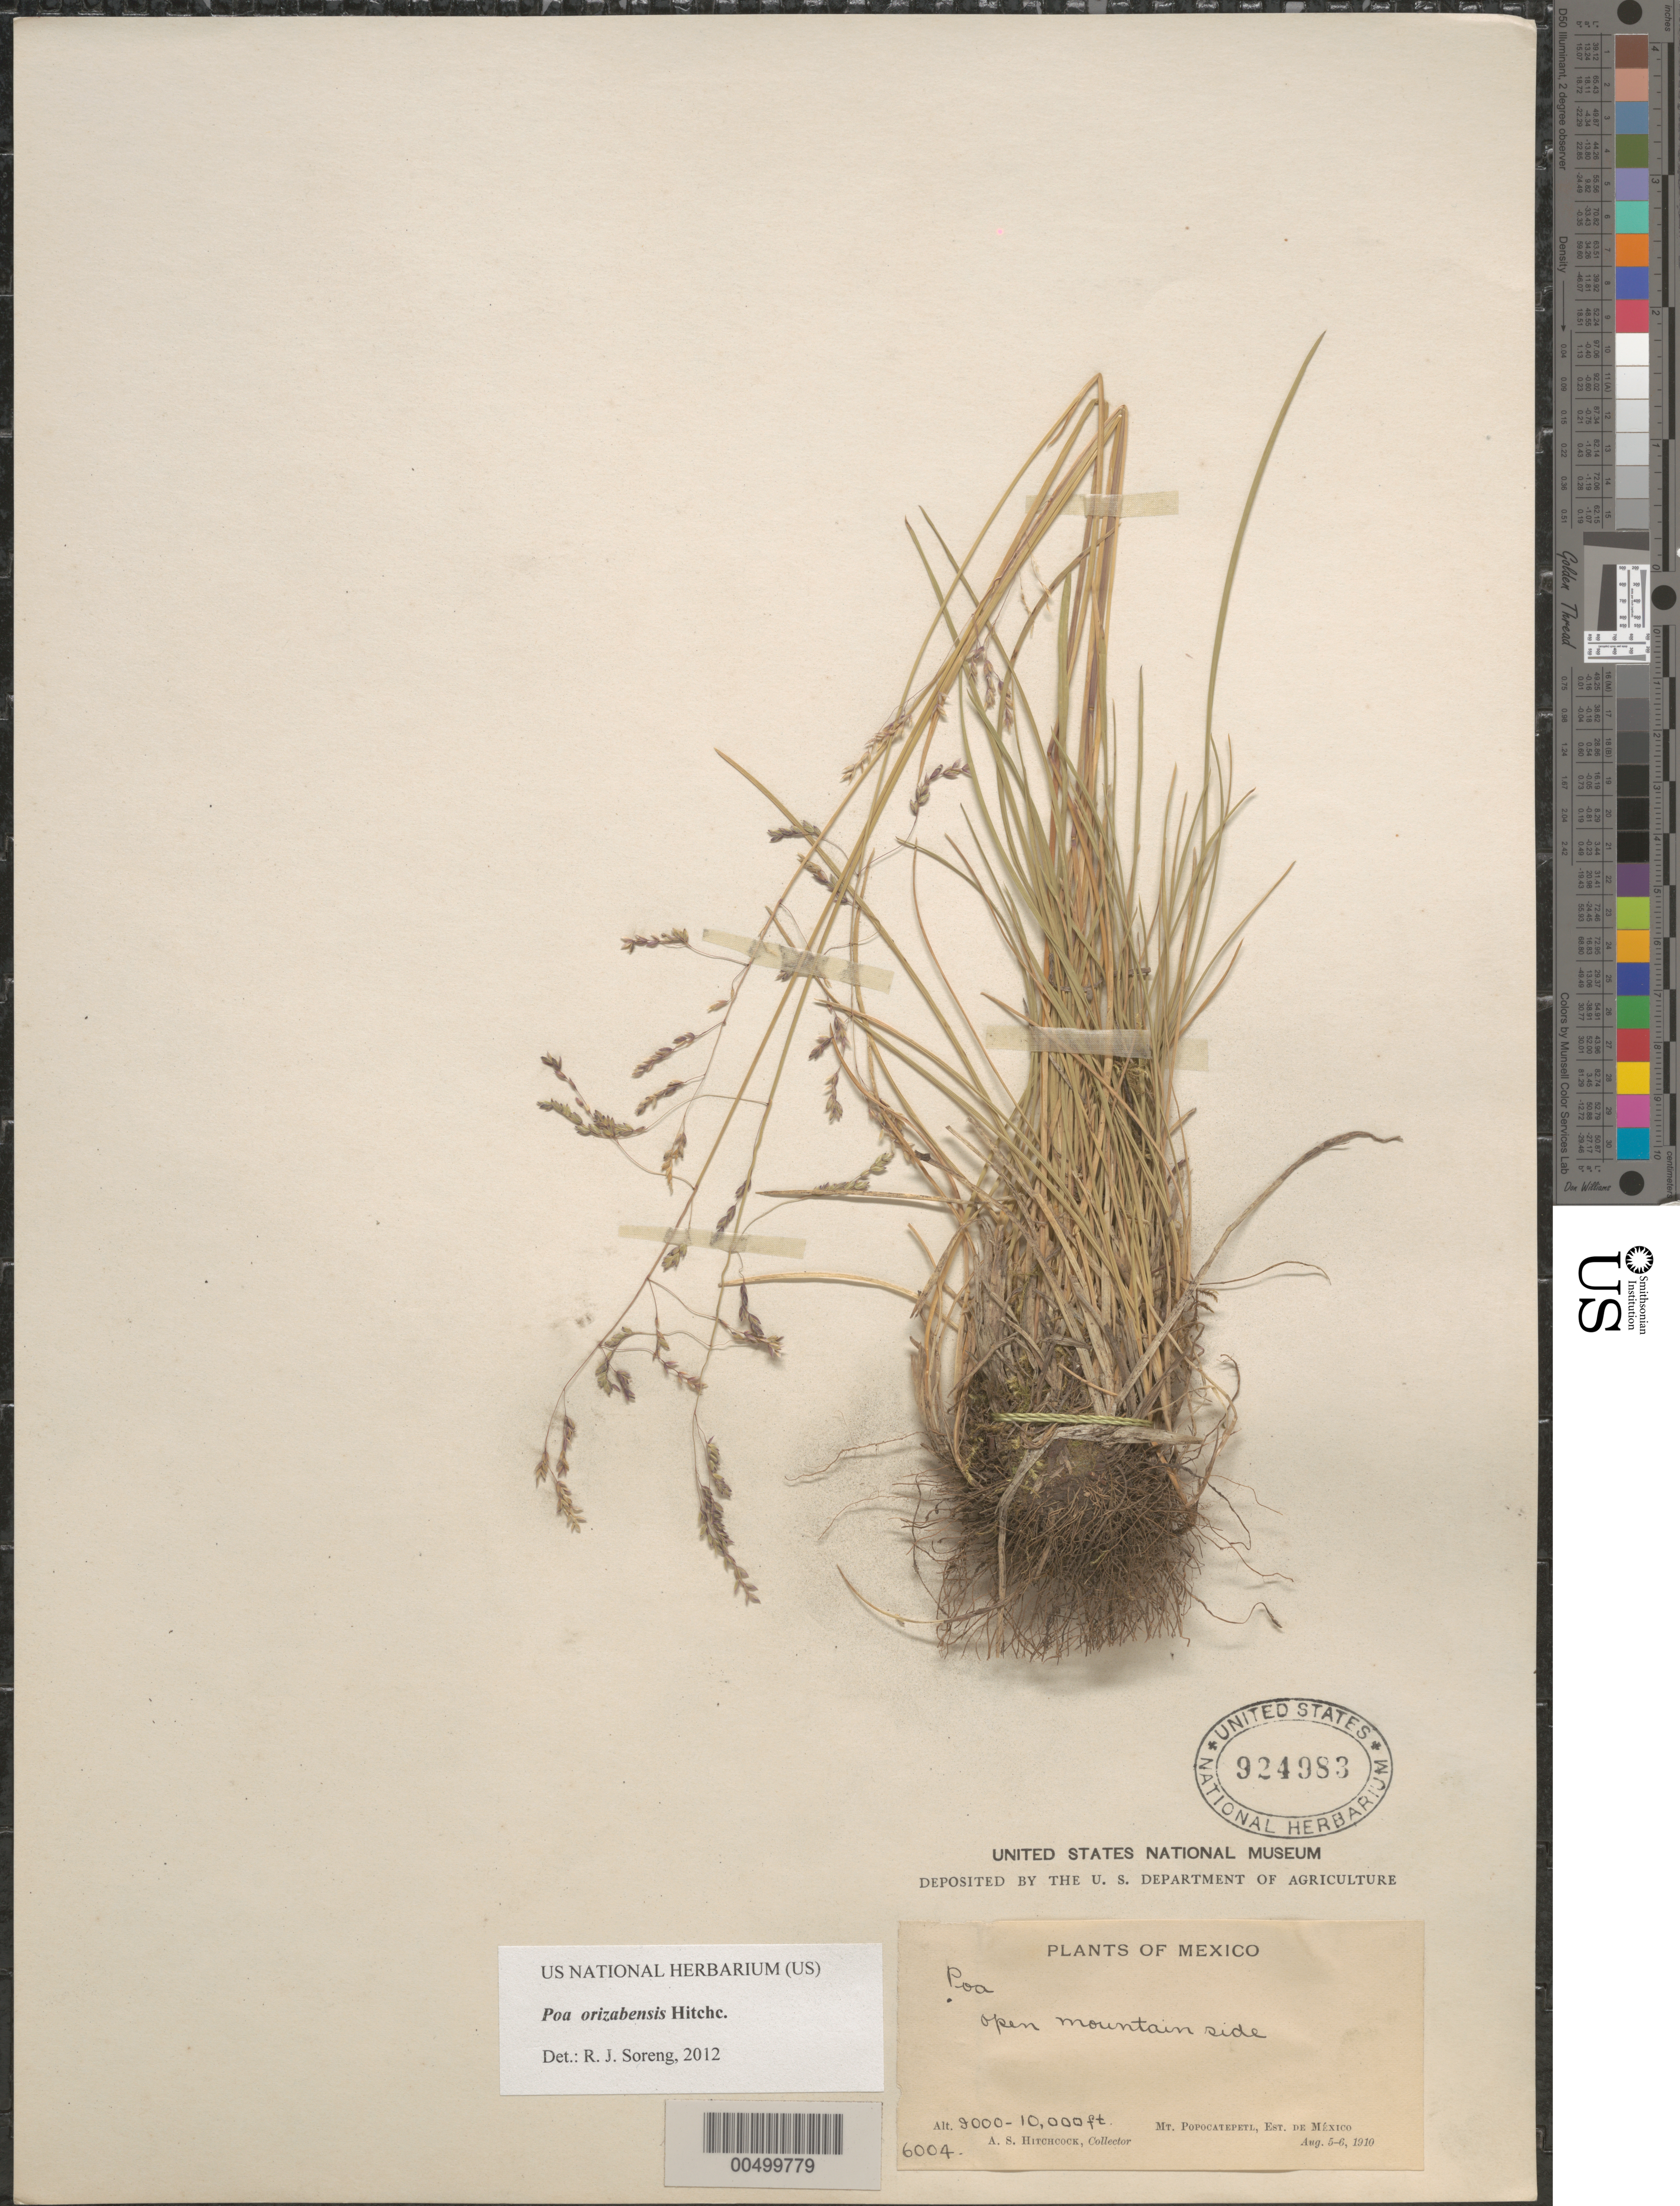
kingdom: Plantae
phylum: Tracheophyta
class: Liliopsida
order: Poales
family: Poaceae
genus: Poa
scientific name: Poa orizabensis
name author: Hitchc.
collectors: A. S. Hitchcock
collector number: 6004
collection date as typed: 5 Aug 1910 to 6 Aug 1910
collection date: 1910-08-05/1910-08-06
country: Mexico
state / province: México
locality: Mt. Popocatepetl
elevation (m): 2743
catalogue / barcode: US 924983